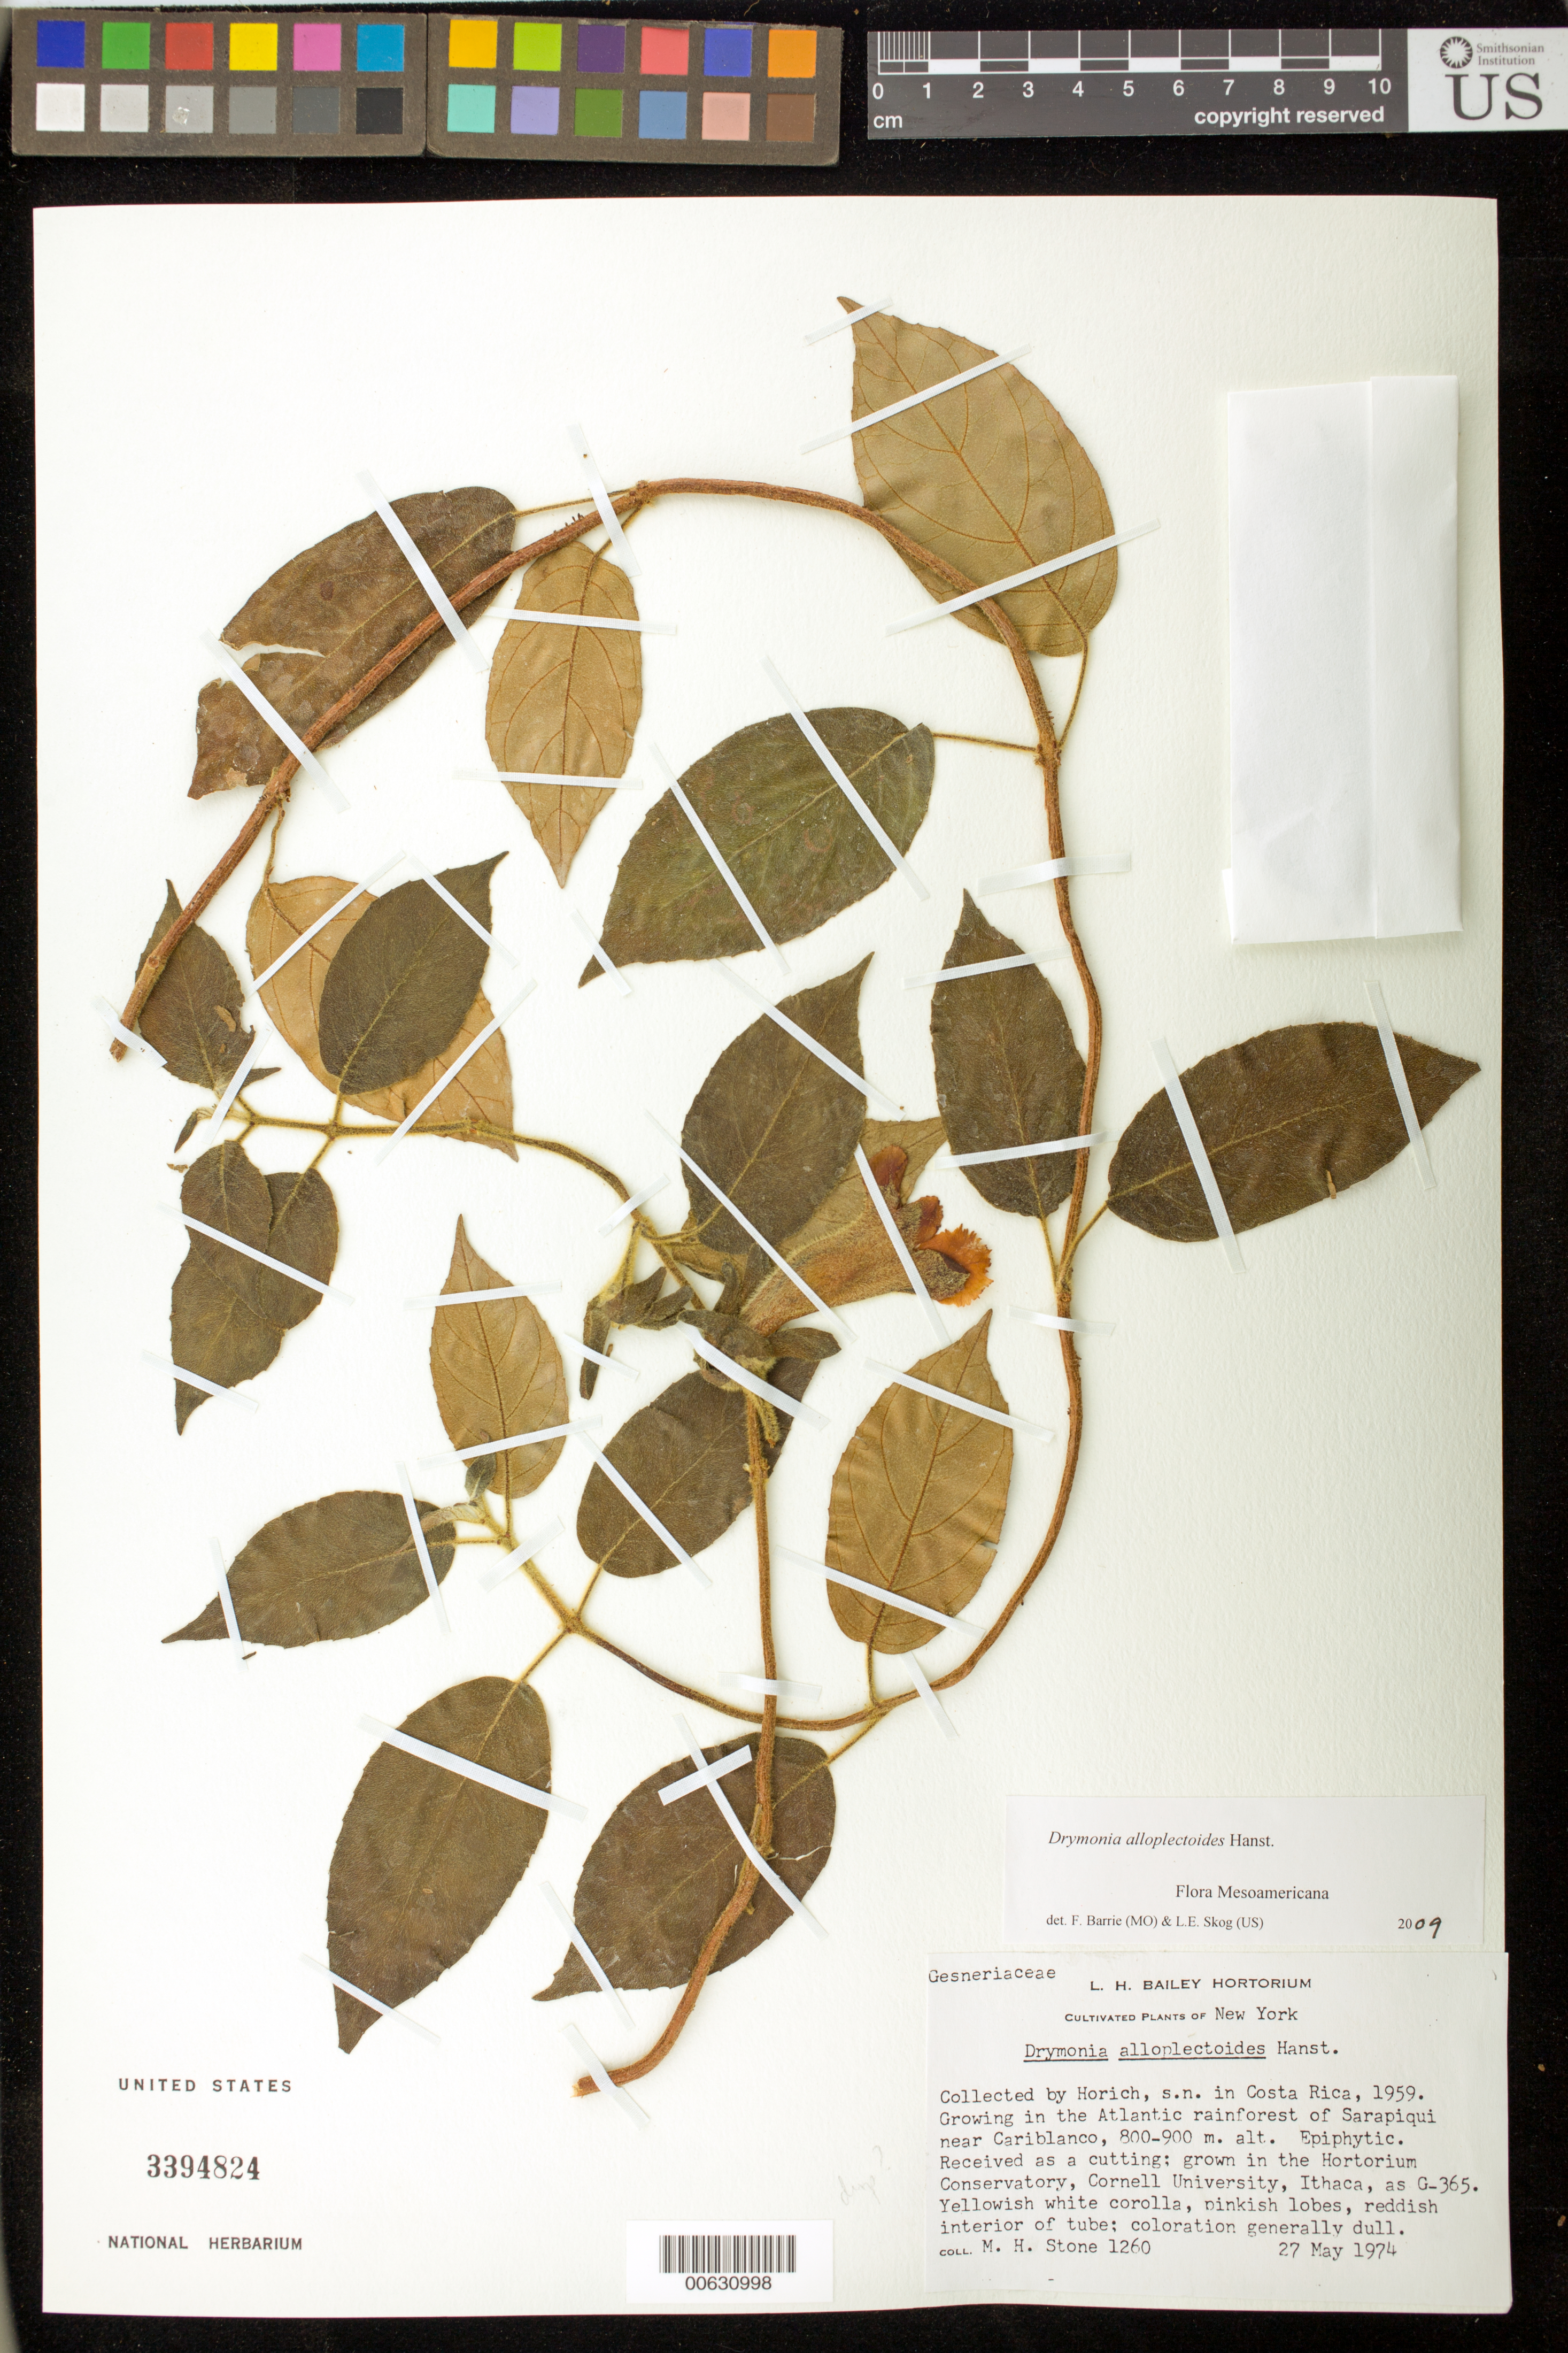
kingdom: Plantae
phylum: Tracheophyta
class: Magnoliopsida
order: Lamiales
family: Gesneriaceae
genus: Drymonia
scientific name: Drymonia alloplectoides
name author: Hanst.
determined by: Skog, Laurence E.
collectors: M. Stone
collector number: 1260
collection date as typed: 27 May 1974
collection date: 1974-05-27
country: Costa Rica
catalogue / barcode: US 3394824